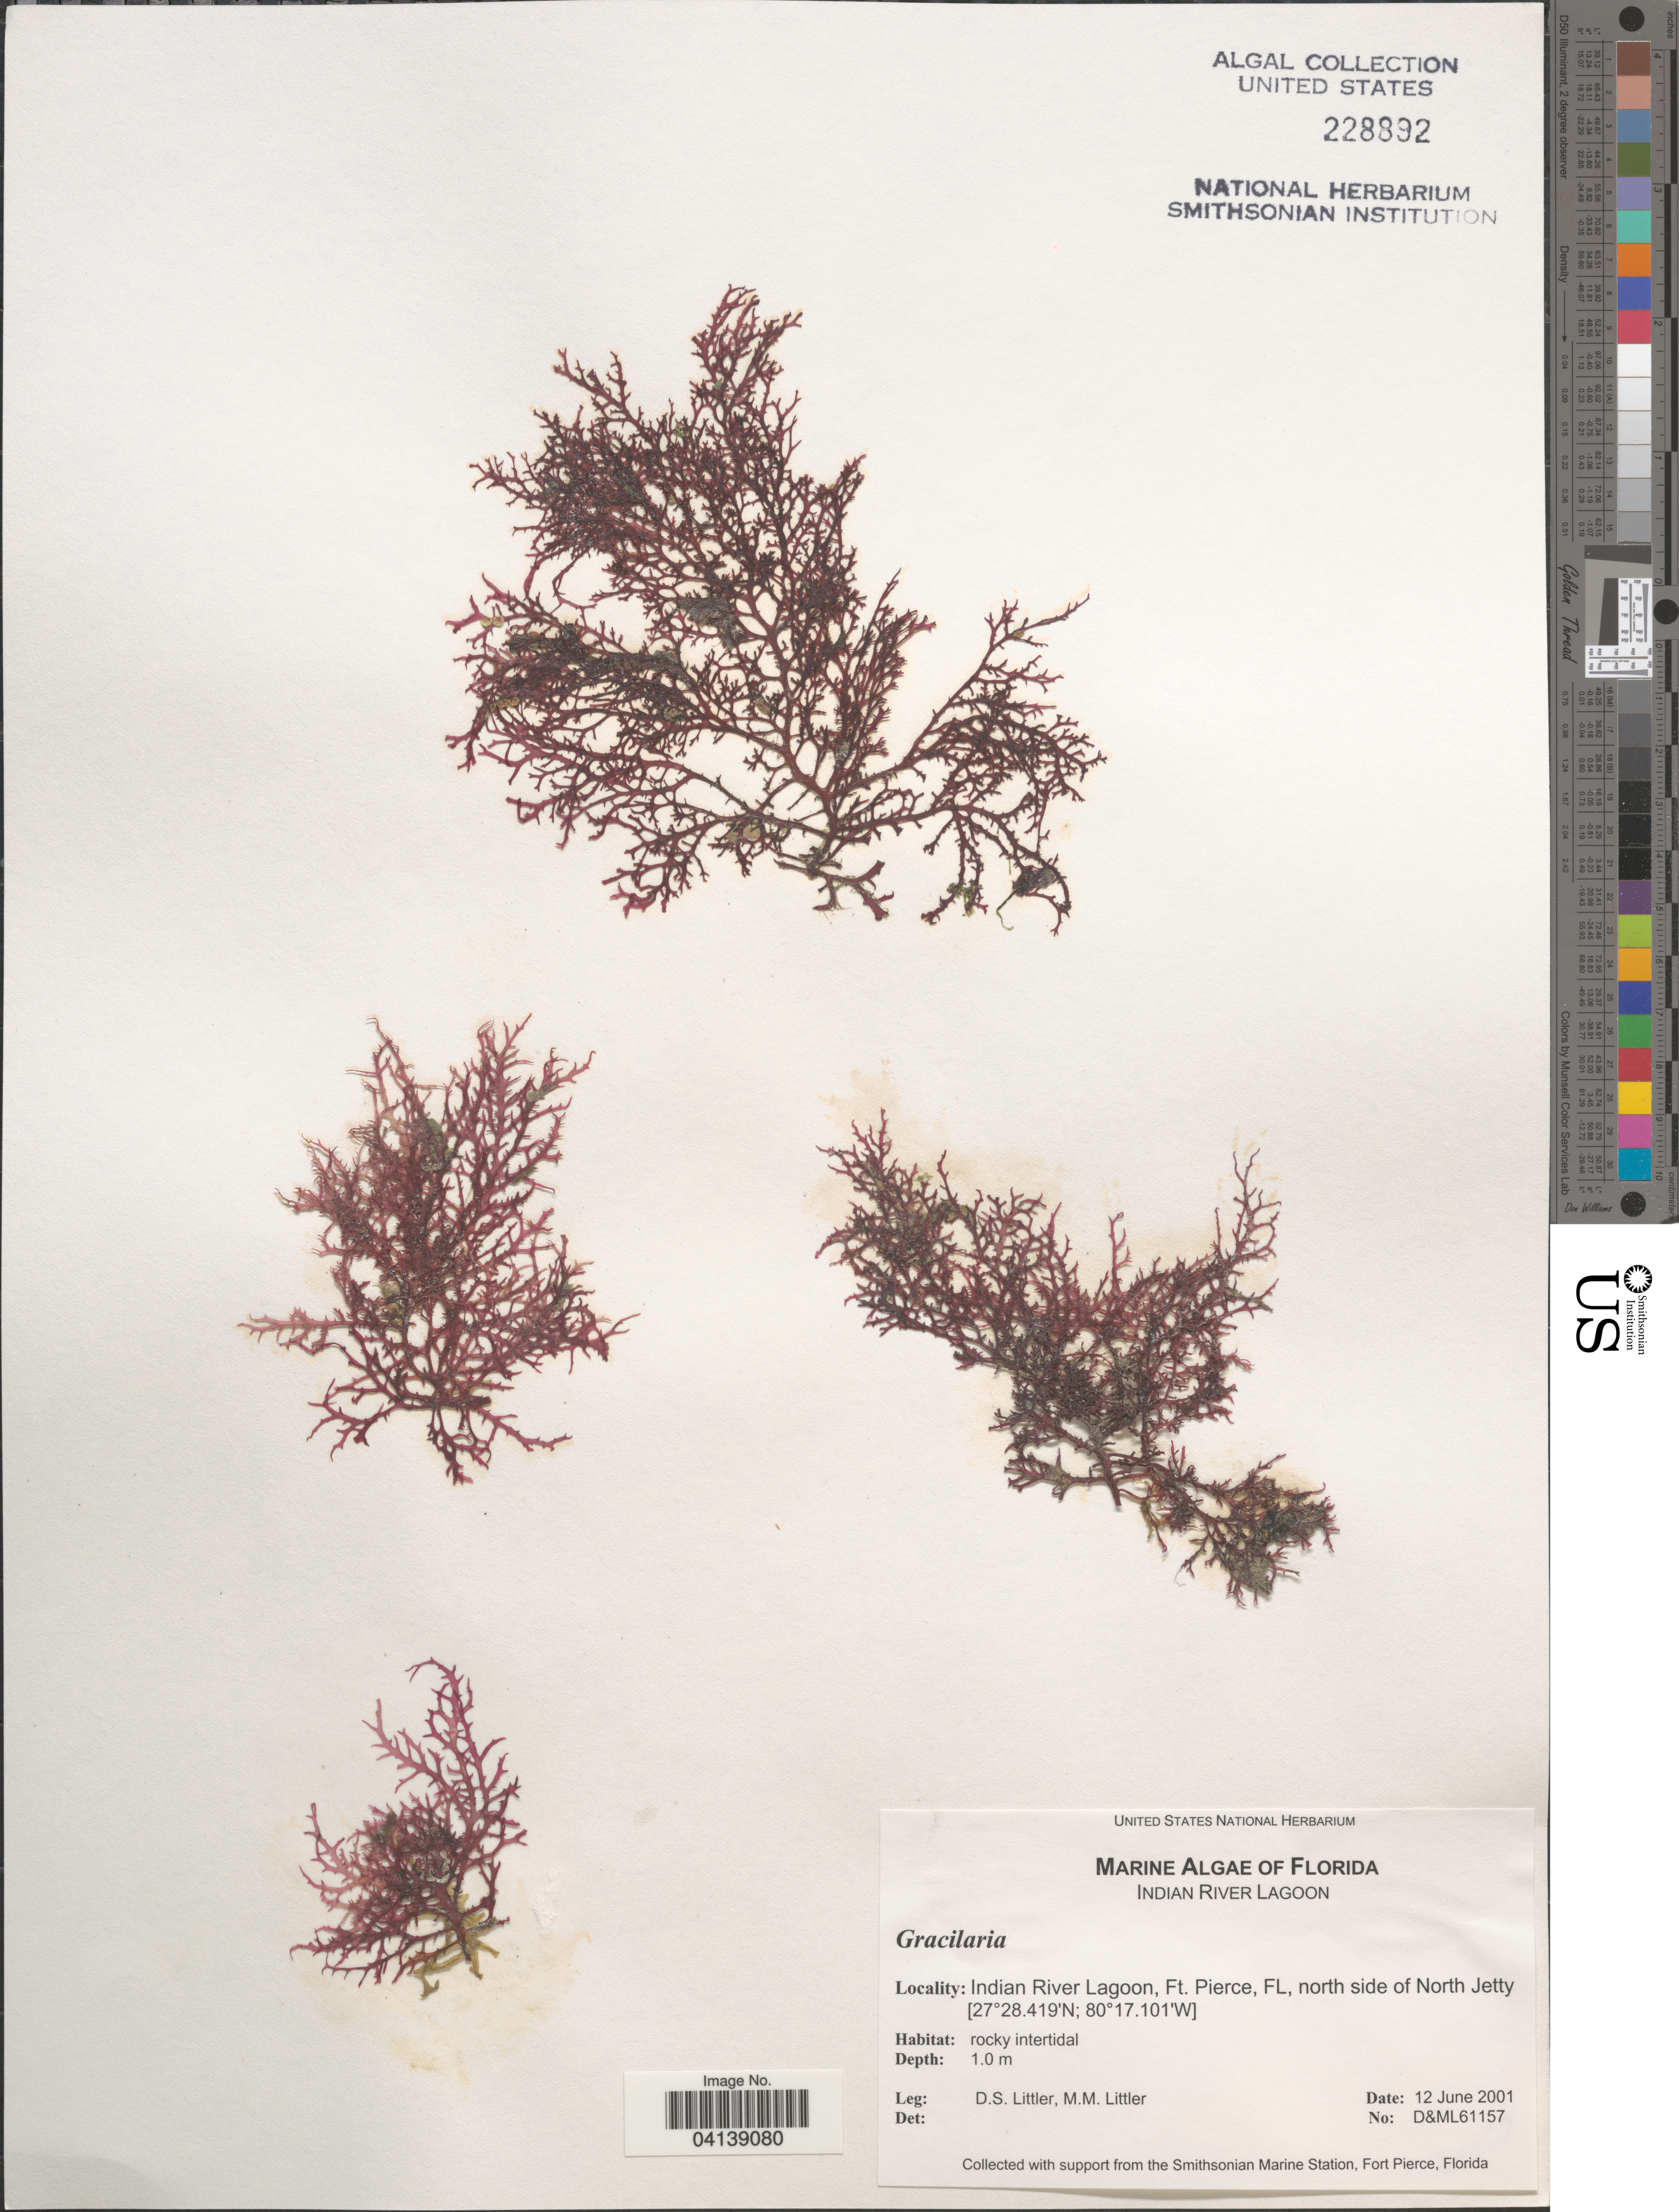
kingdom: Plantae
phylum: Rhodophyta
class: Florideophyceae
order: Gracilariales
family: Gracilariaceae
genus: Gracilaria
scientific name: Gracilaria sp.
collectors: D. S. Littler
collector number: D&ML61157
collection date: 2001-06-12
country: United States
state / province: Florida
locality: Indian River Lagoon, Ft. Pierce, north side of North Jetty.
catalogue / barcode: US 228892